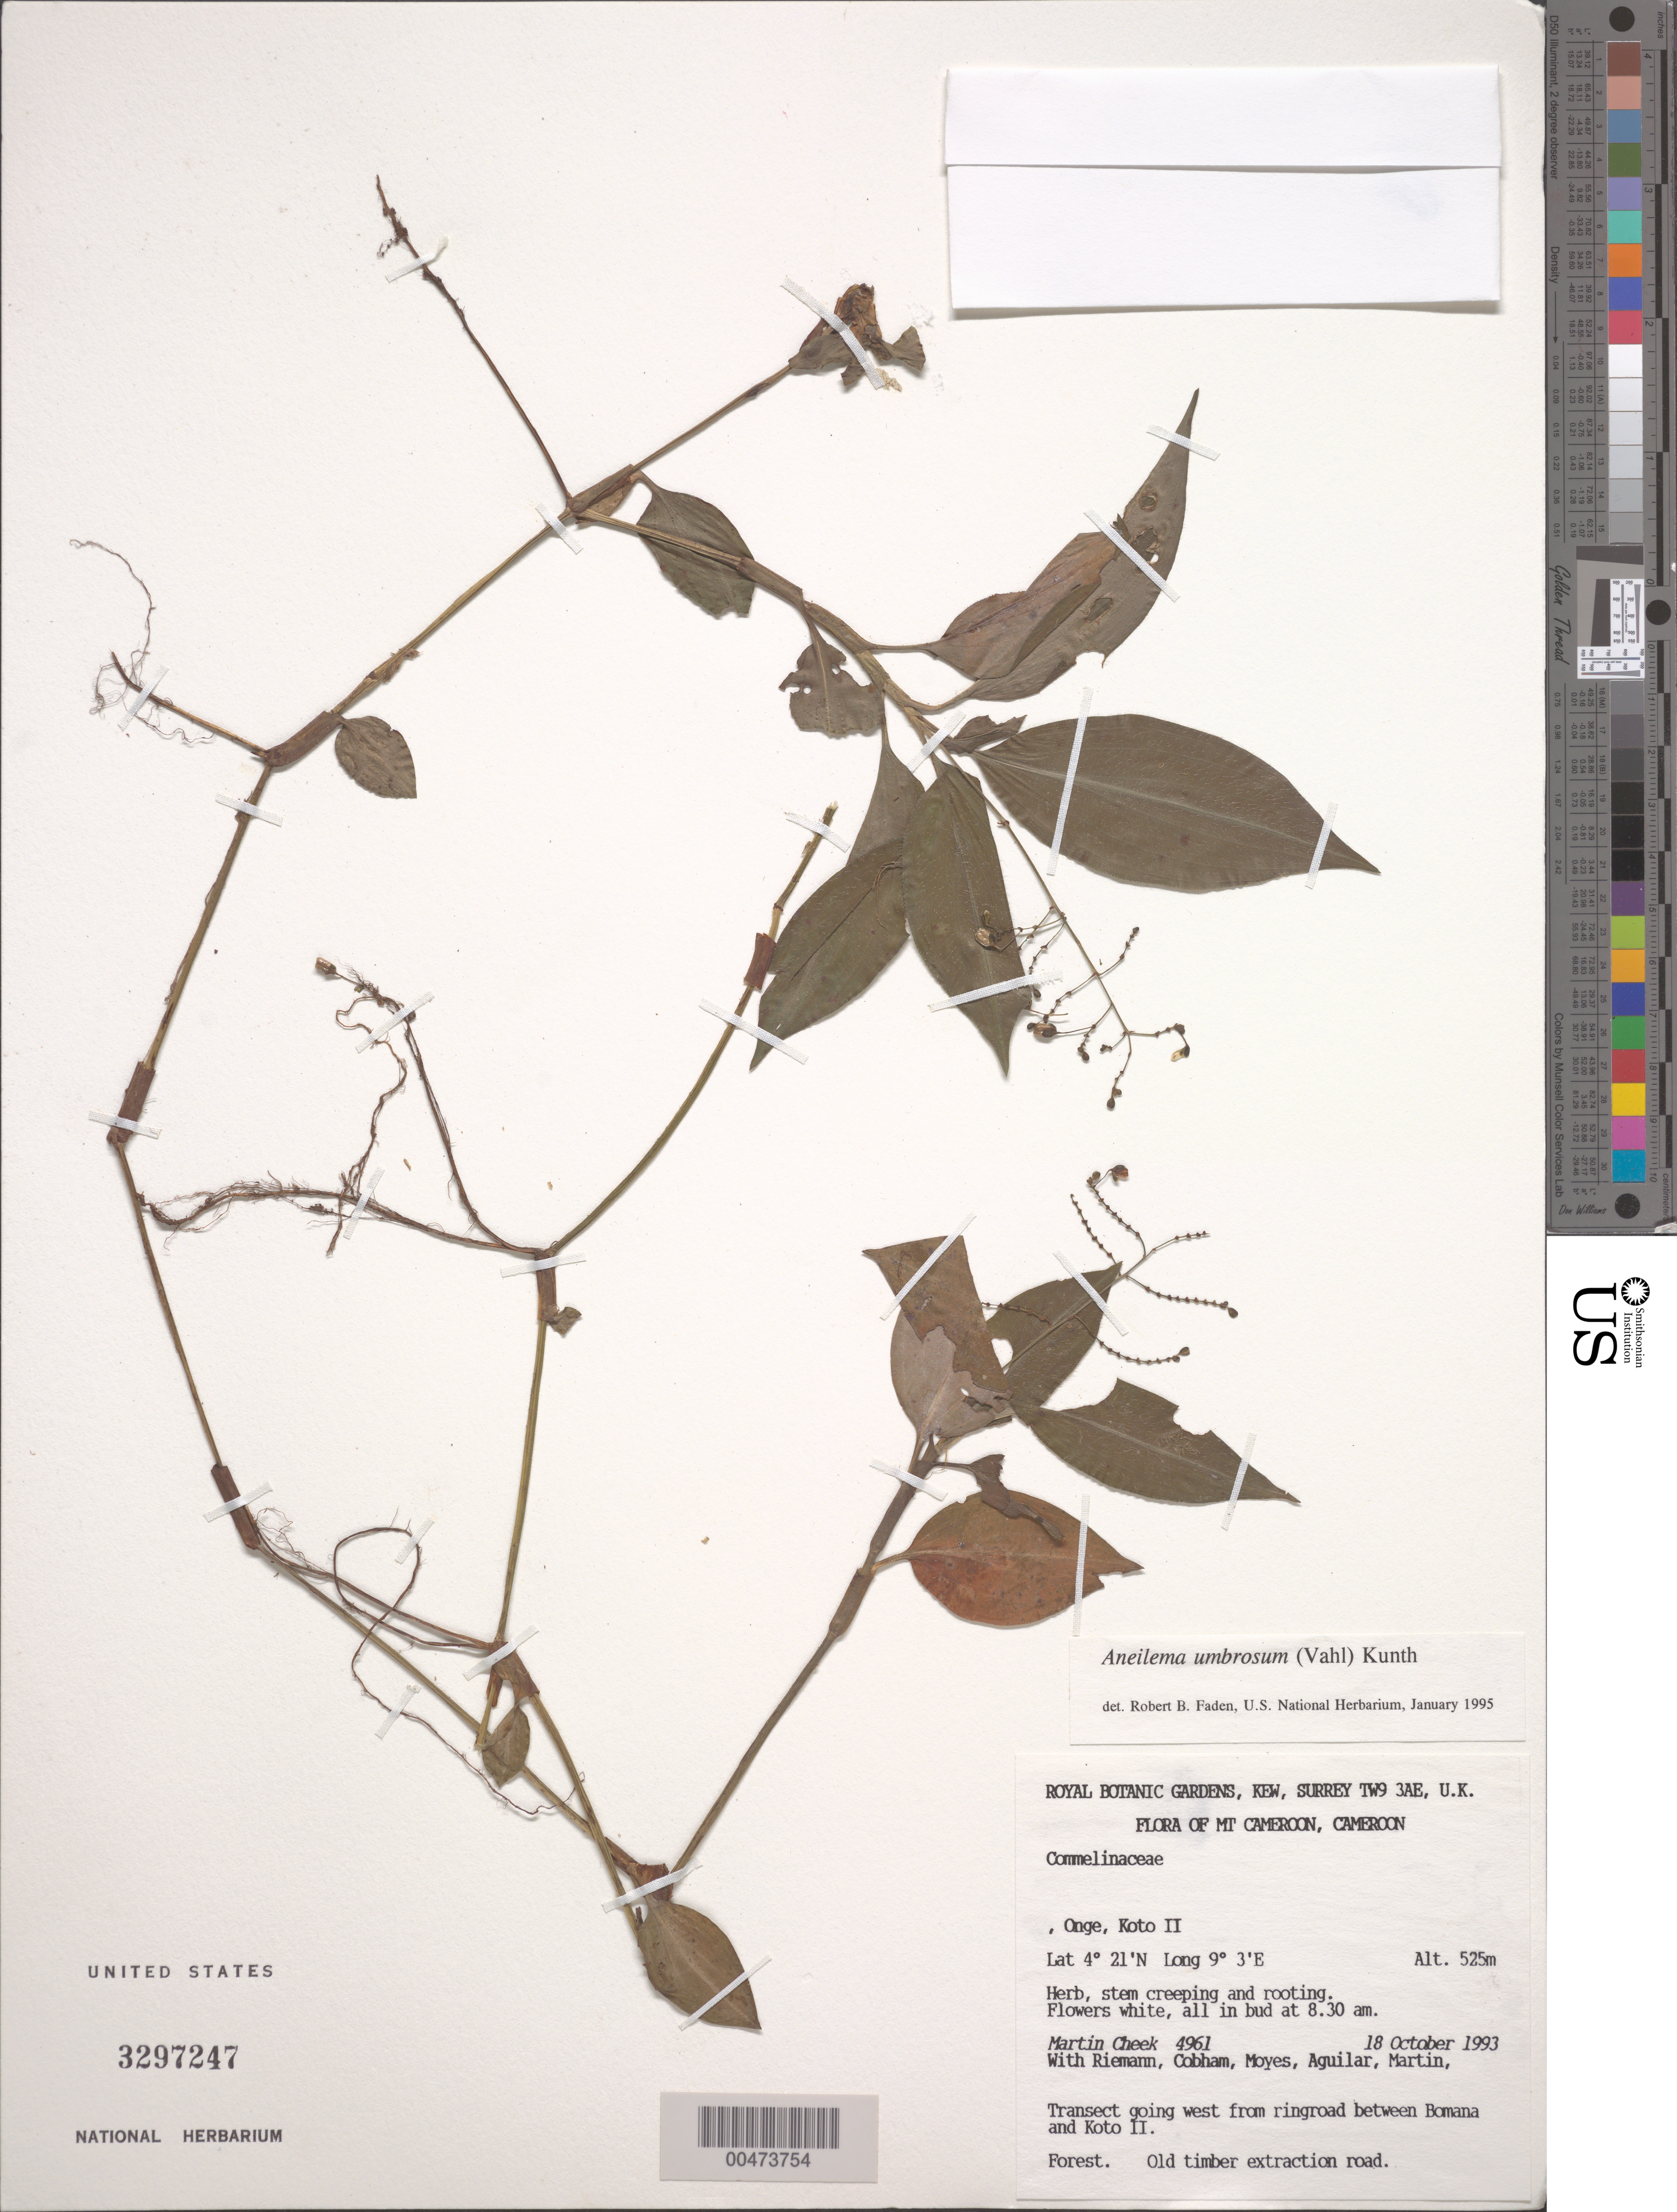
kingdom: Plantae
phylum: Tracheophyta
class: Liliopsida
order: Commelinales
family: Commelinaceae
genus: Aneilema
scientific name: Aneilema umbrosum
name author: (Vahl) Kunth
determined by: Faden, Robert B., (US), Smithsonian Institution - National Museum of Natural History (UNITED STATES)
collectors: M. Cheek, -. Riemann, -. Cobham, -. Moyes, -. Aguilar & Martin, --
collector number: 4961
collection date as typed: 18 Oct 1993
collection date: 1993-10-18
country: Cameroon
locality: Onge, koto ii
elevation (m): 525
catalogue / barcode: US 3297247